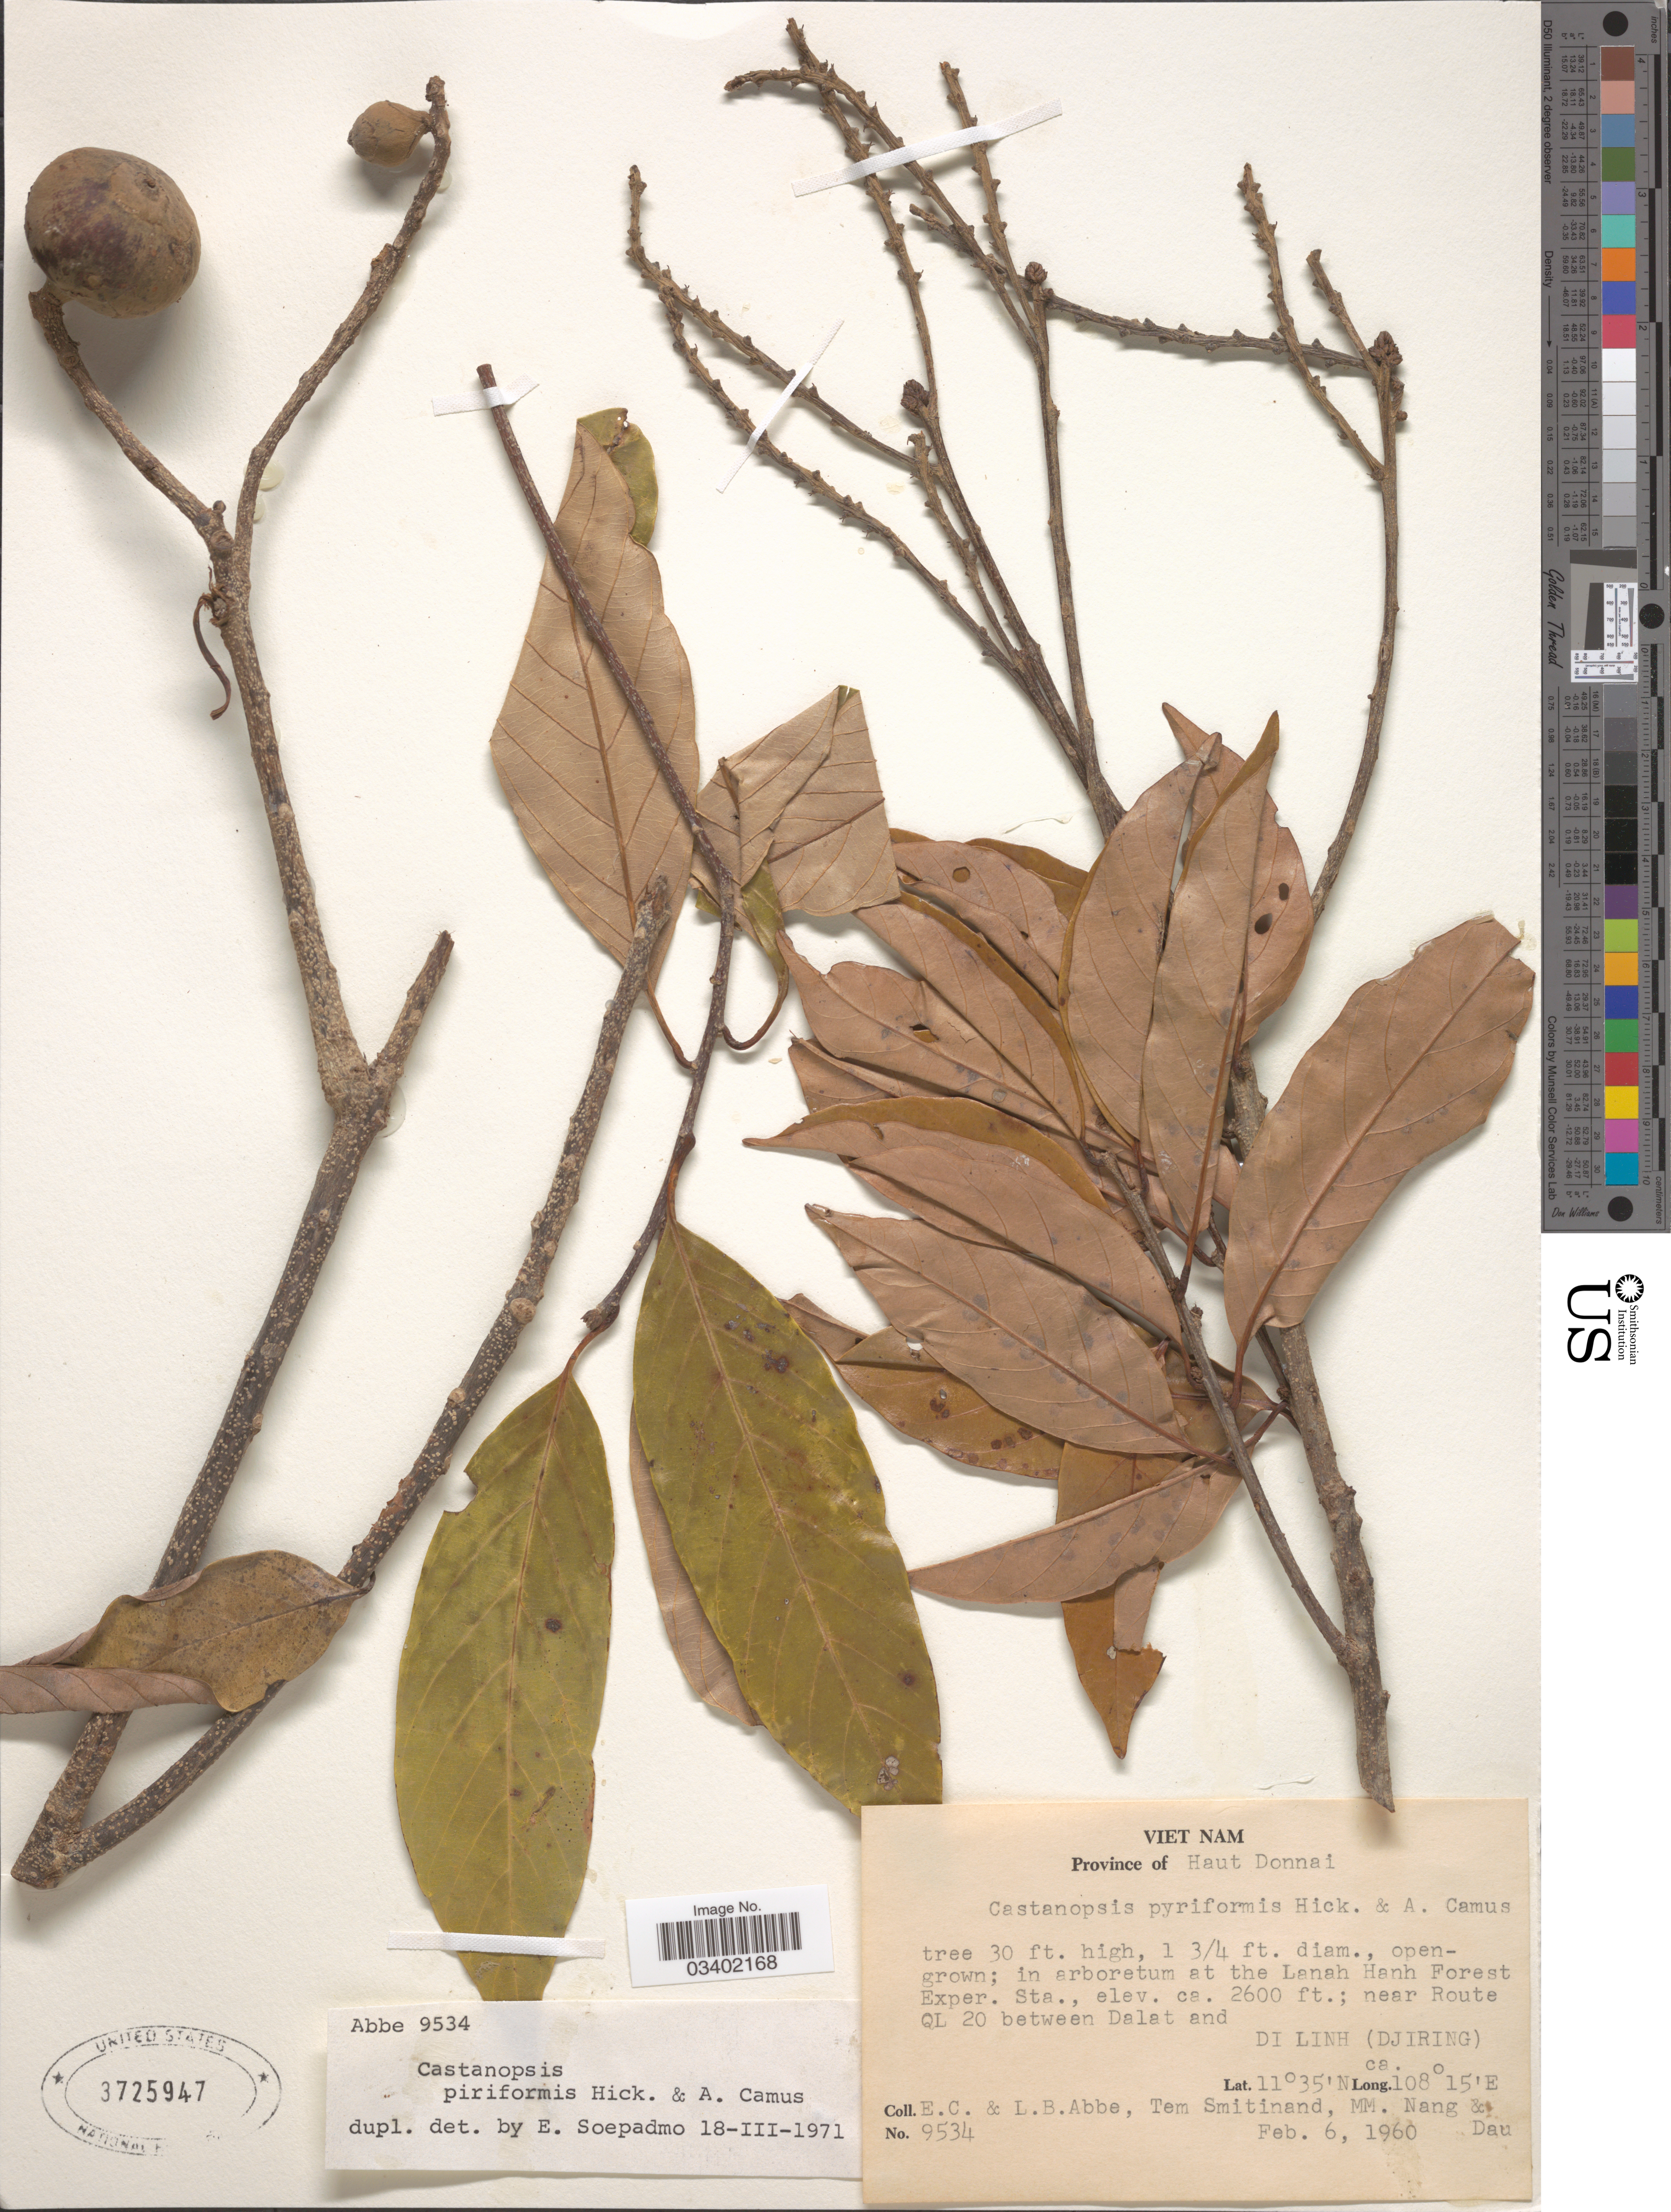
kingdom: Plantae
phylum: Tracheophyta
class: Magnoliopsida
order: Fagales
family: Fagaceae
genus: Lithocarpus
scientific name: Lithocarpus rotundatus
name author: (Blume) A. Camus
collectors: E. C. Abbe, L. B. Abbe, T. Smitinand, M. Nang & -- Dau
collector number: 9534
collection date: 1960-02-06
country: Vietnam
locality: Province of Haut Donnai. In arboretum at the Lanah Hanh Forest Exper. Sta.; near Route QL 20 between Dalat and Di Linh (Djiring).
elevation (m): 792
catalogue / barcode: US 3725947